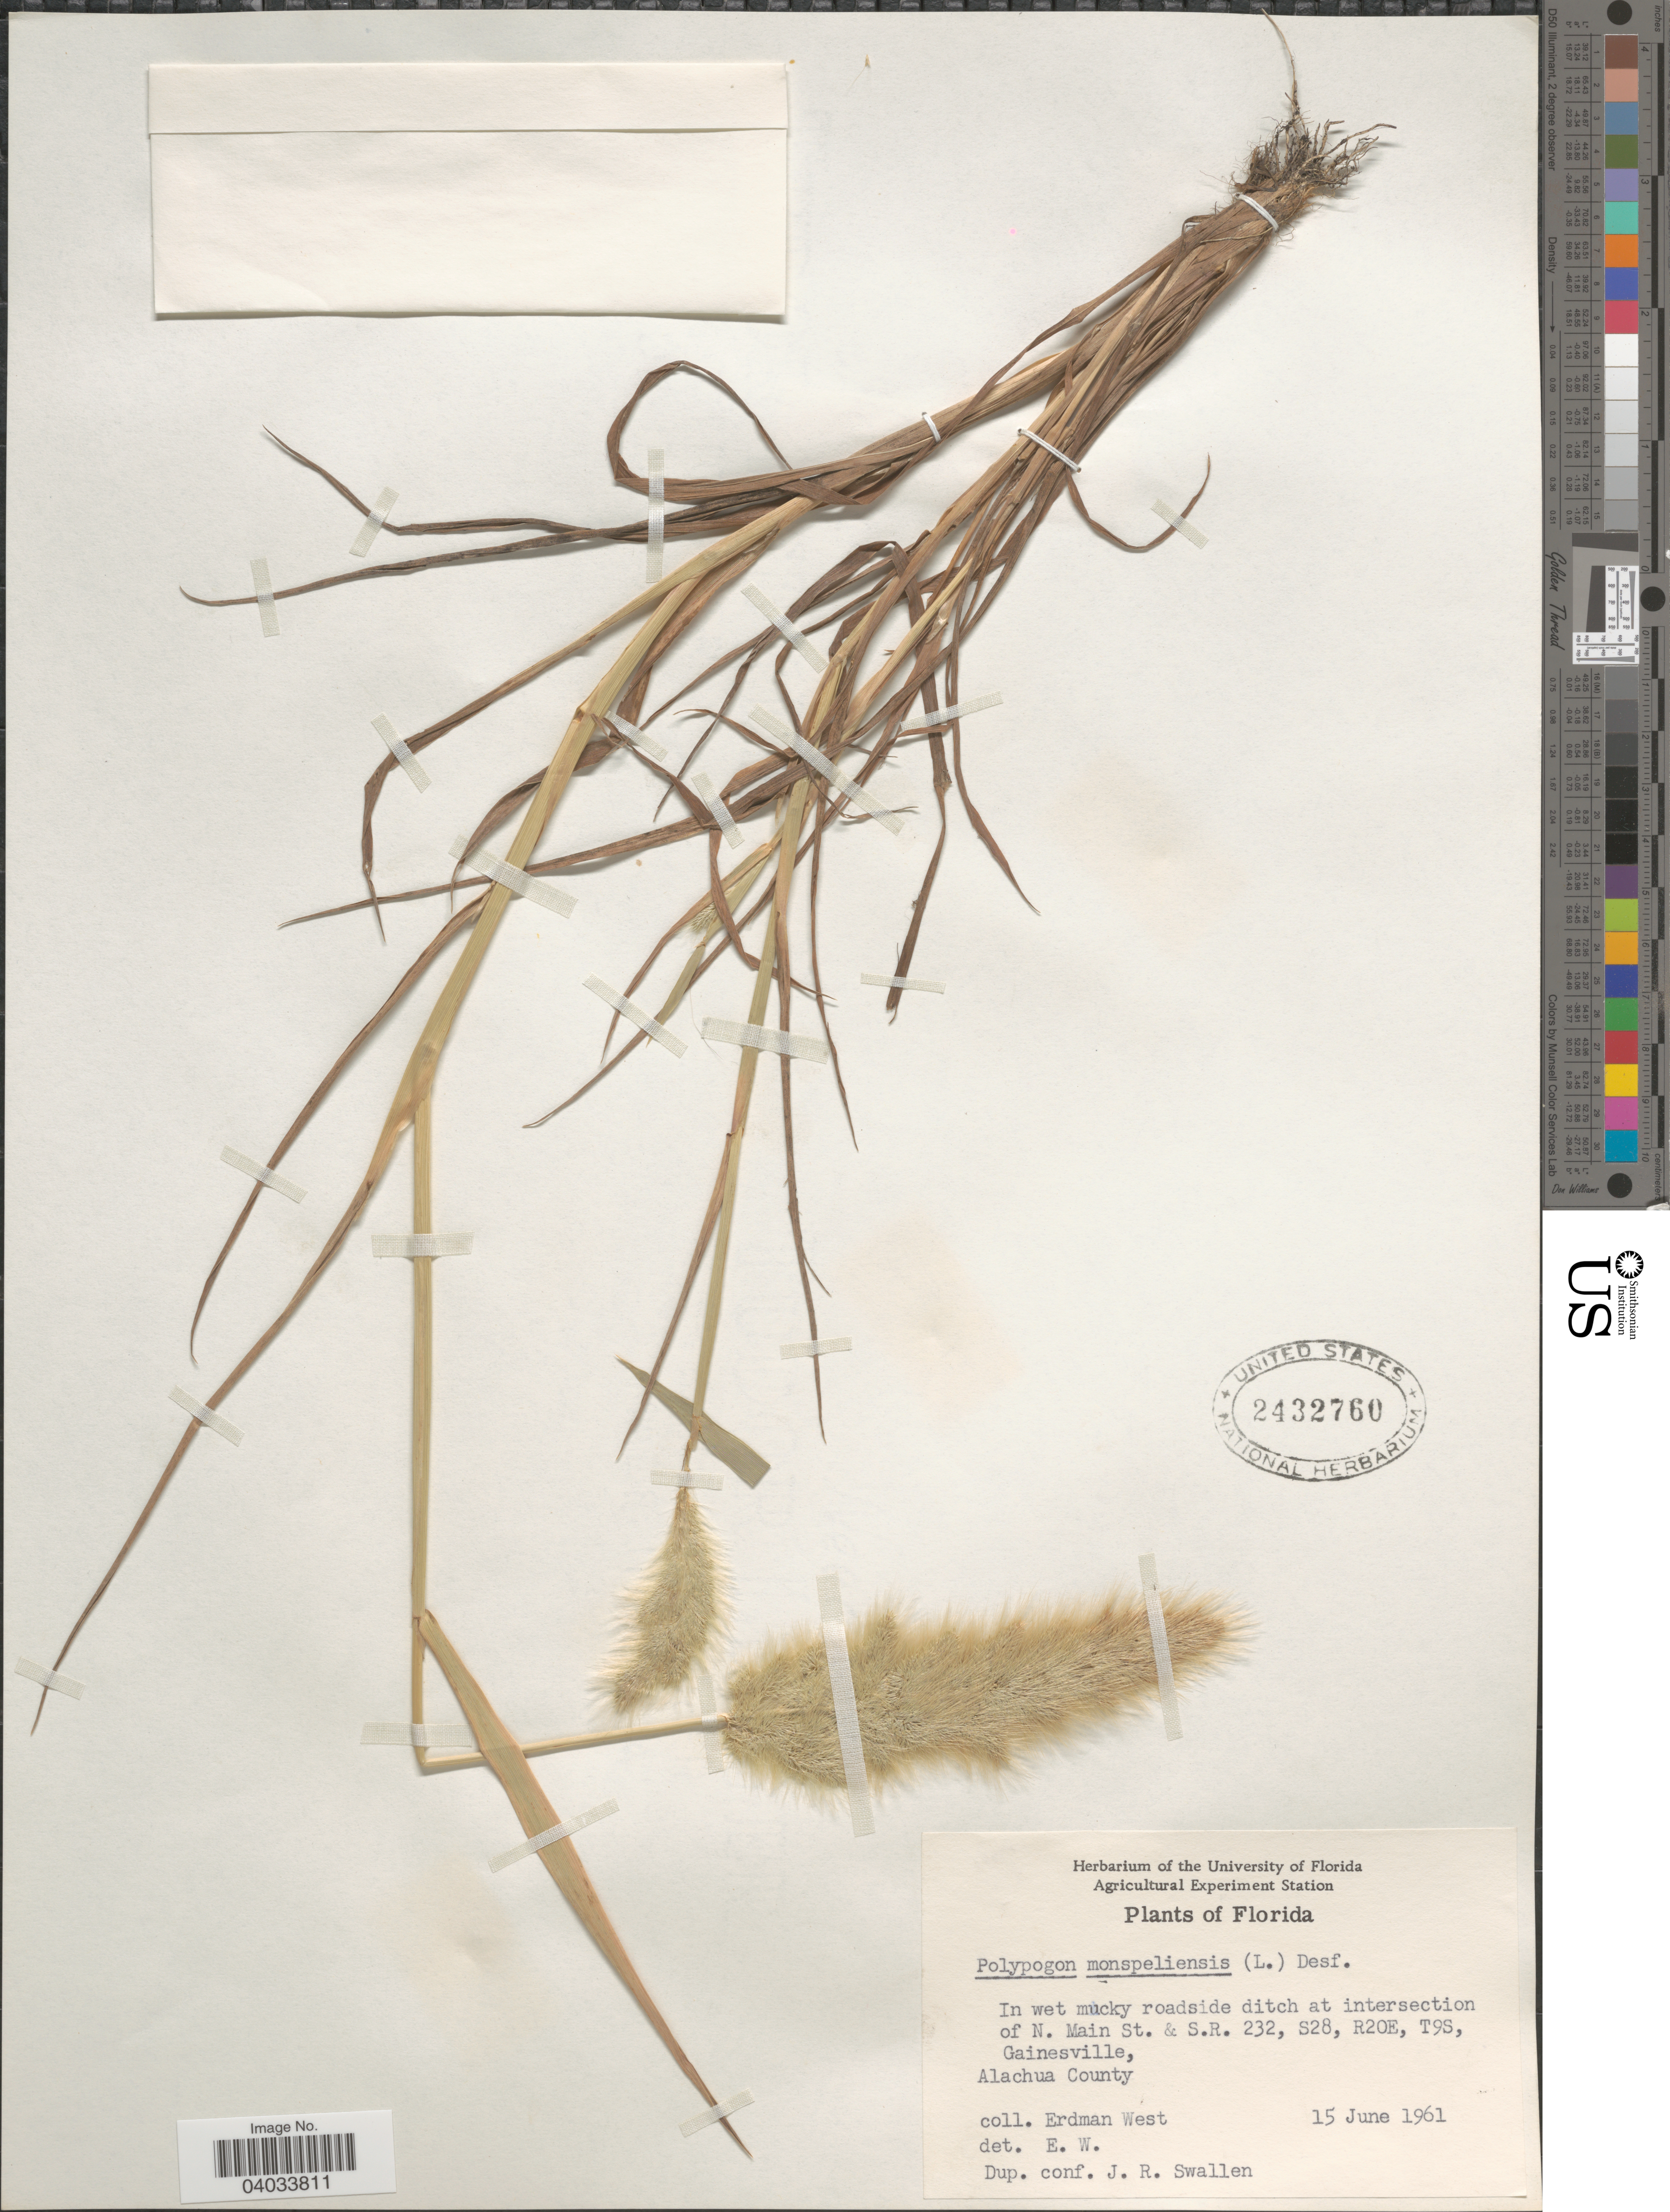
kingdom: Plantae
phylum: Tracheophyta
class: Liliopsida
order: Poales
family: Poaceae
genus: Polypogon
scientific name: Polypogon monspeliensis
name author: (L.) Desf.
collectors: E. West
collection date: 1961-06-15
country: United States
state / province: Florida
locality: At intersection of N. Main St. & S. R. 232, S28, R20E, T9S, Gainesville, Alachua County.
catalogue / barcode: US 2432760